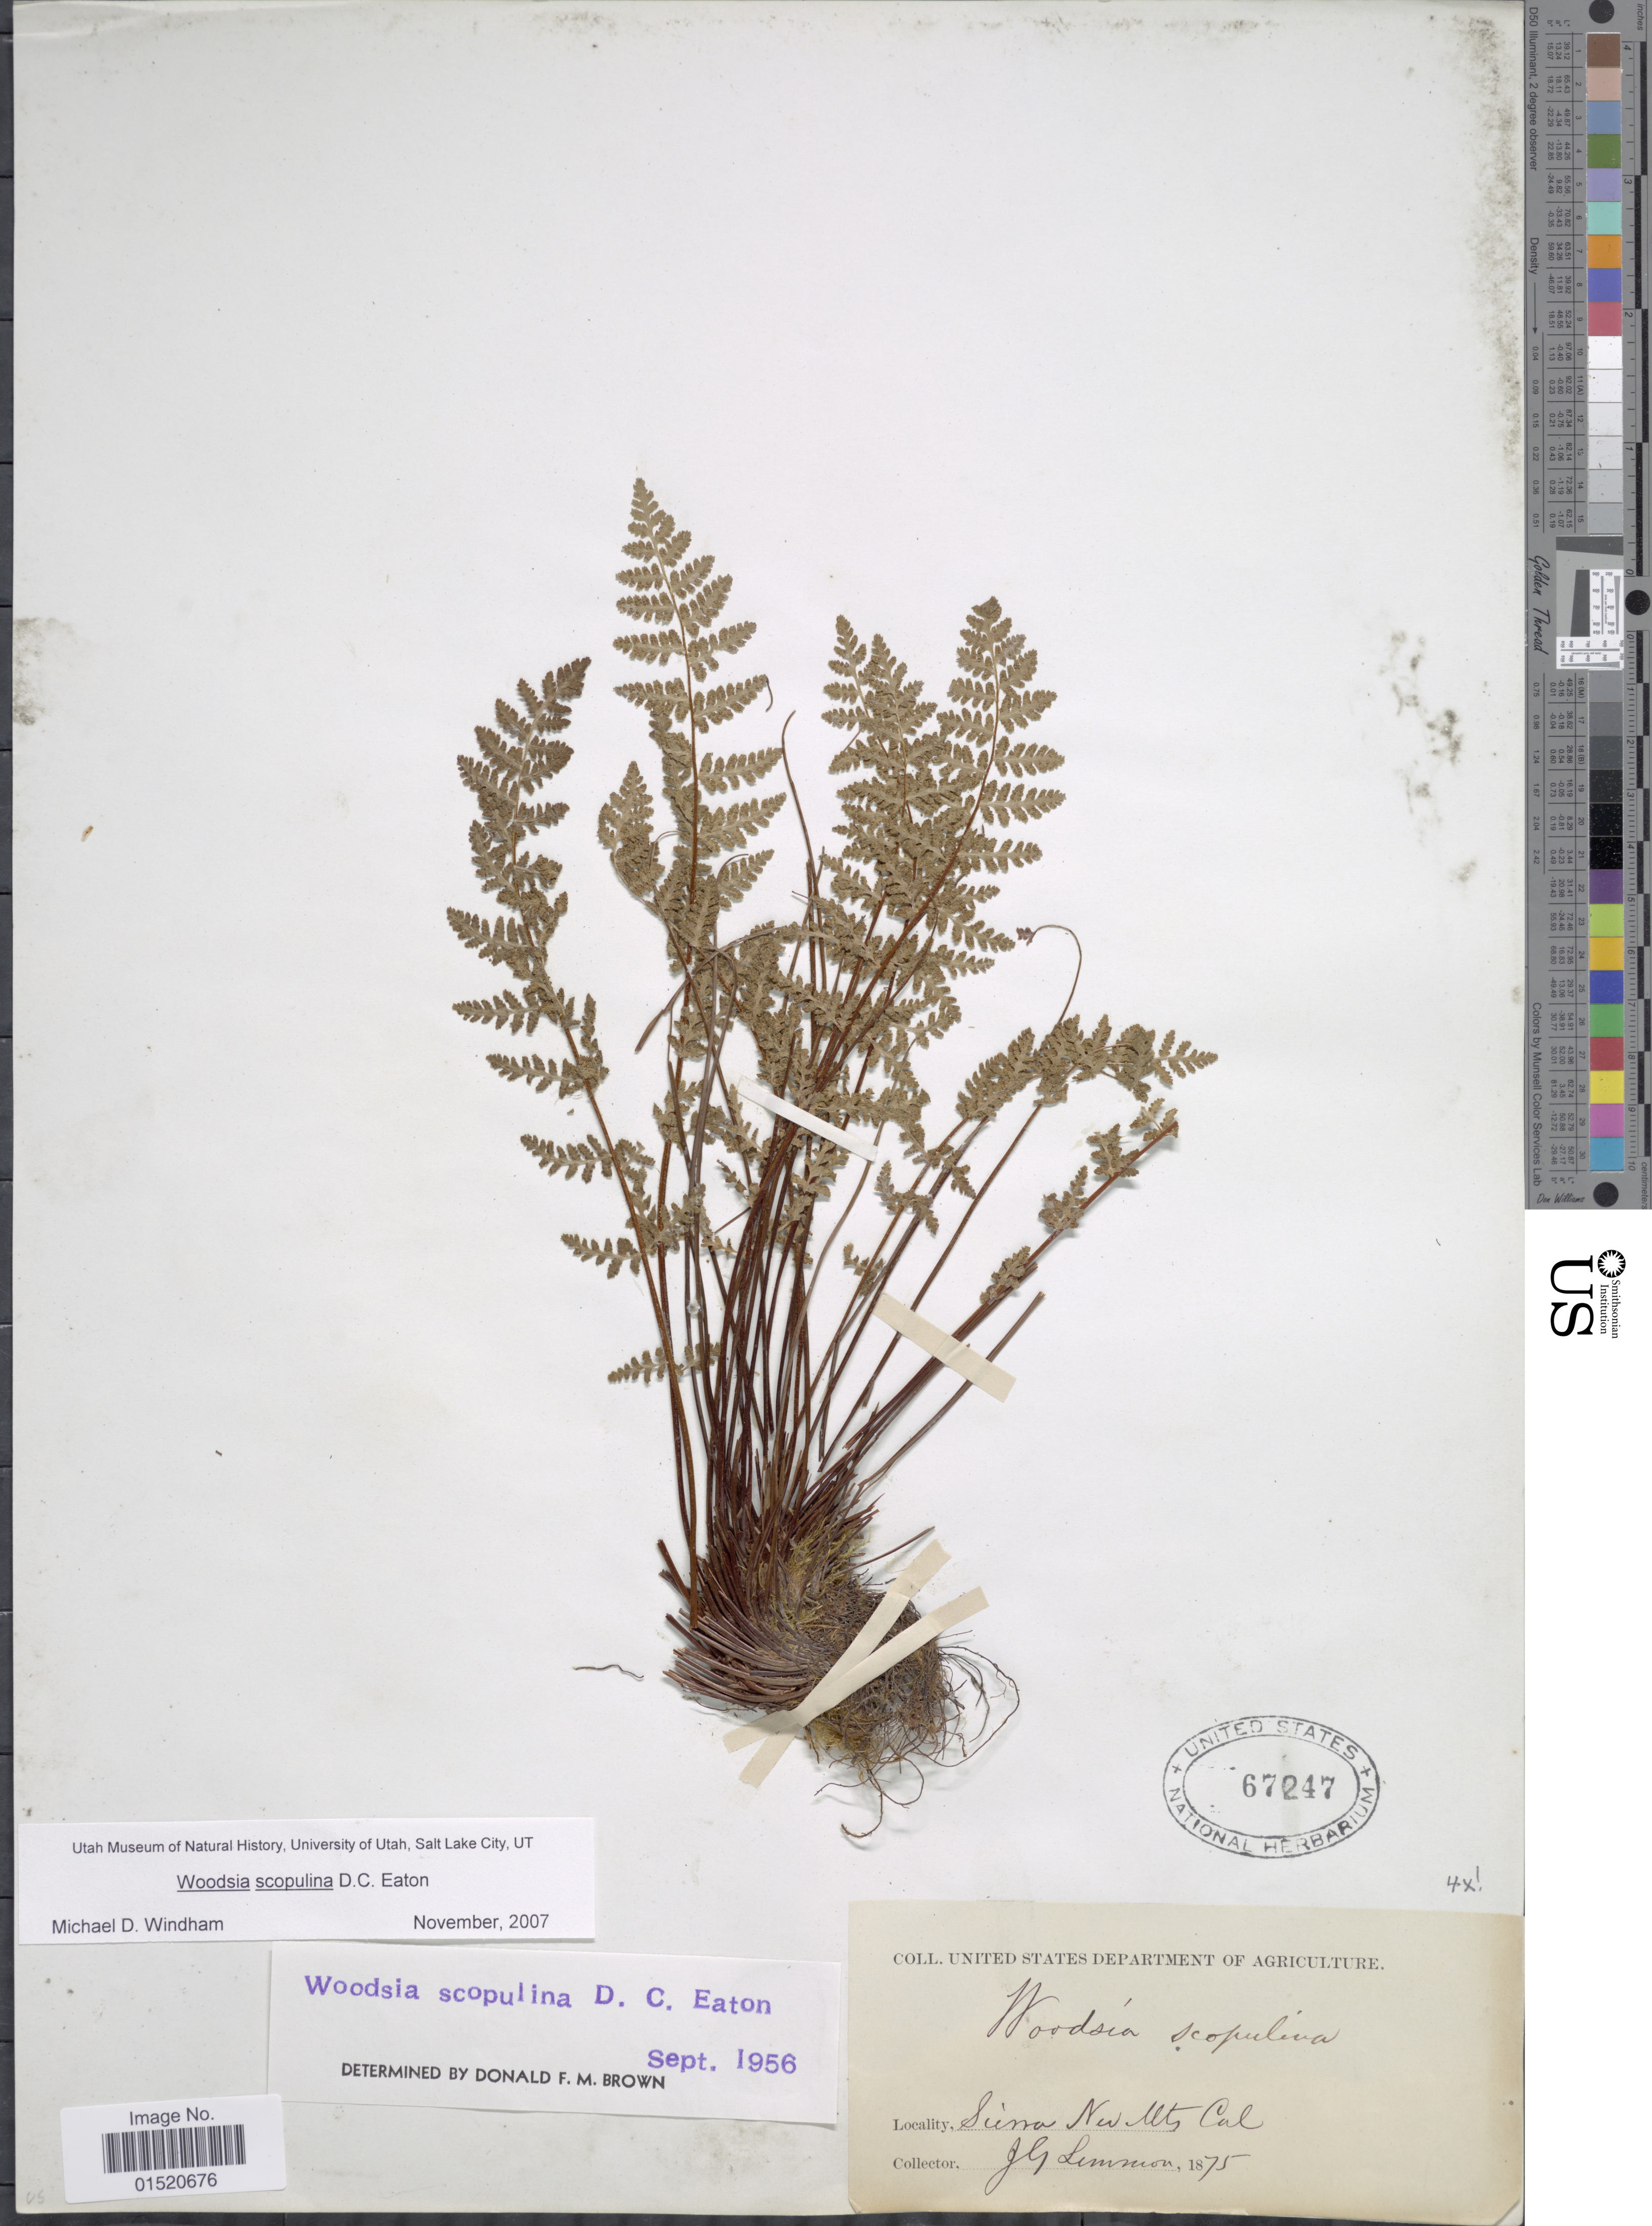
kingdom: Plantae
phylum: Tracheophyta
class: Polypodiopsida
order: Polypodiales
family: Woodsiaceae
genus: Woodsia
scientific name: Woodsia scopulina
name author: D.C. Eaton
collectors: J. Lemmon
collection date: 1875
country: United States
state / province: California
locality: Sierra Nev Mts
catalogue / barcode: US 67247